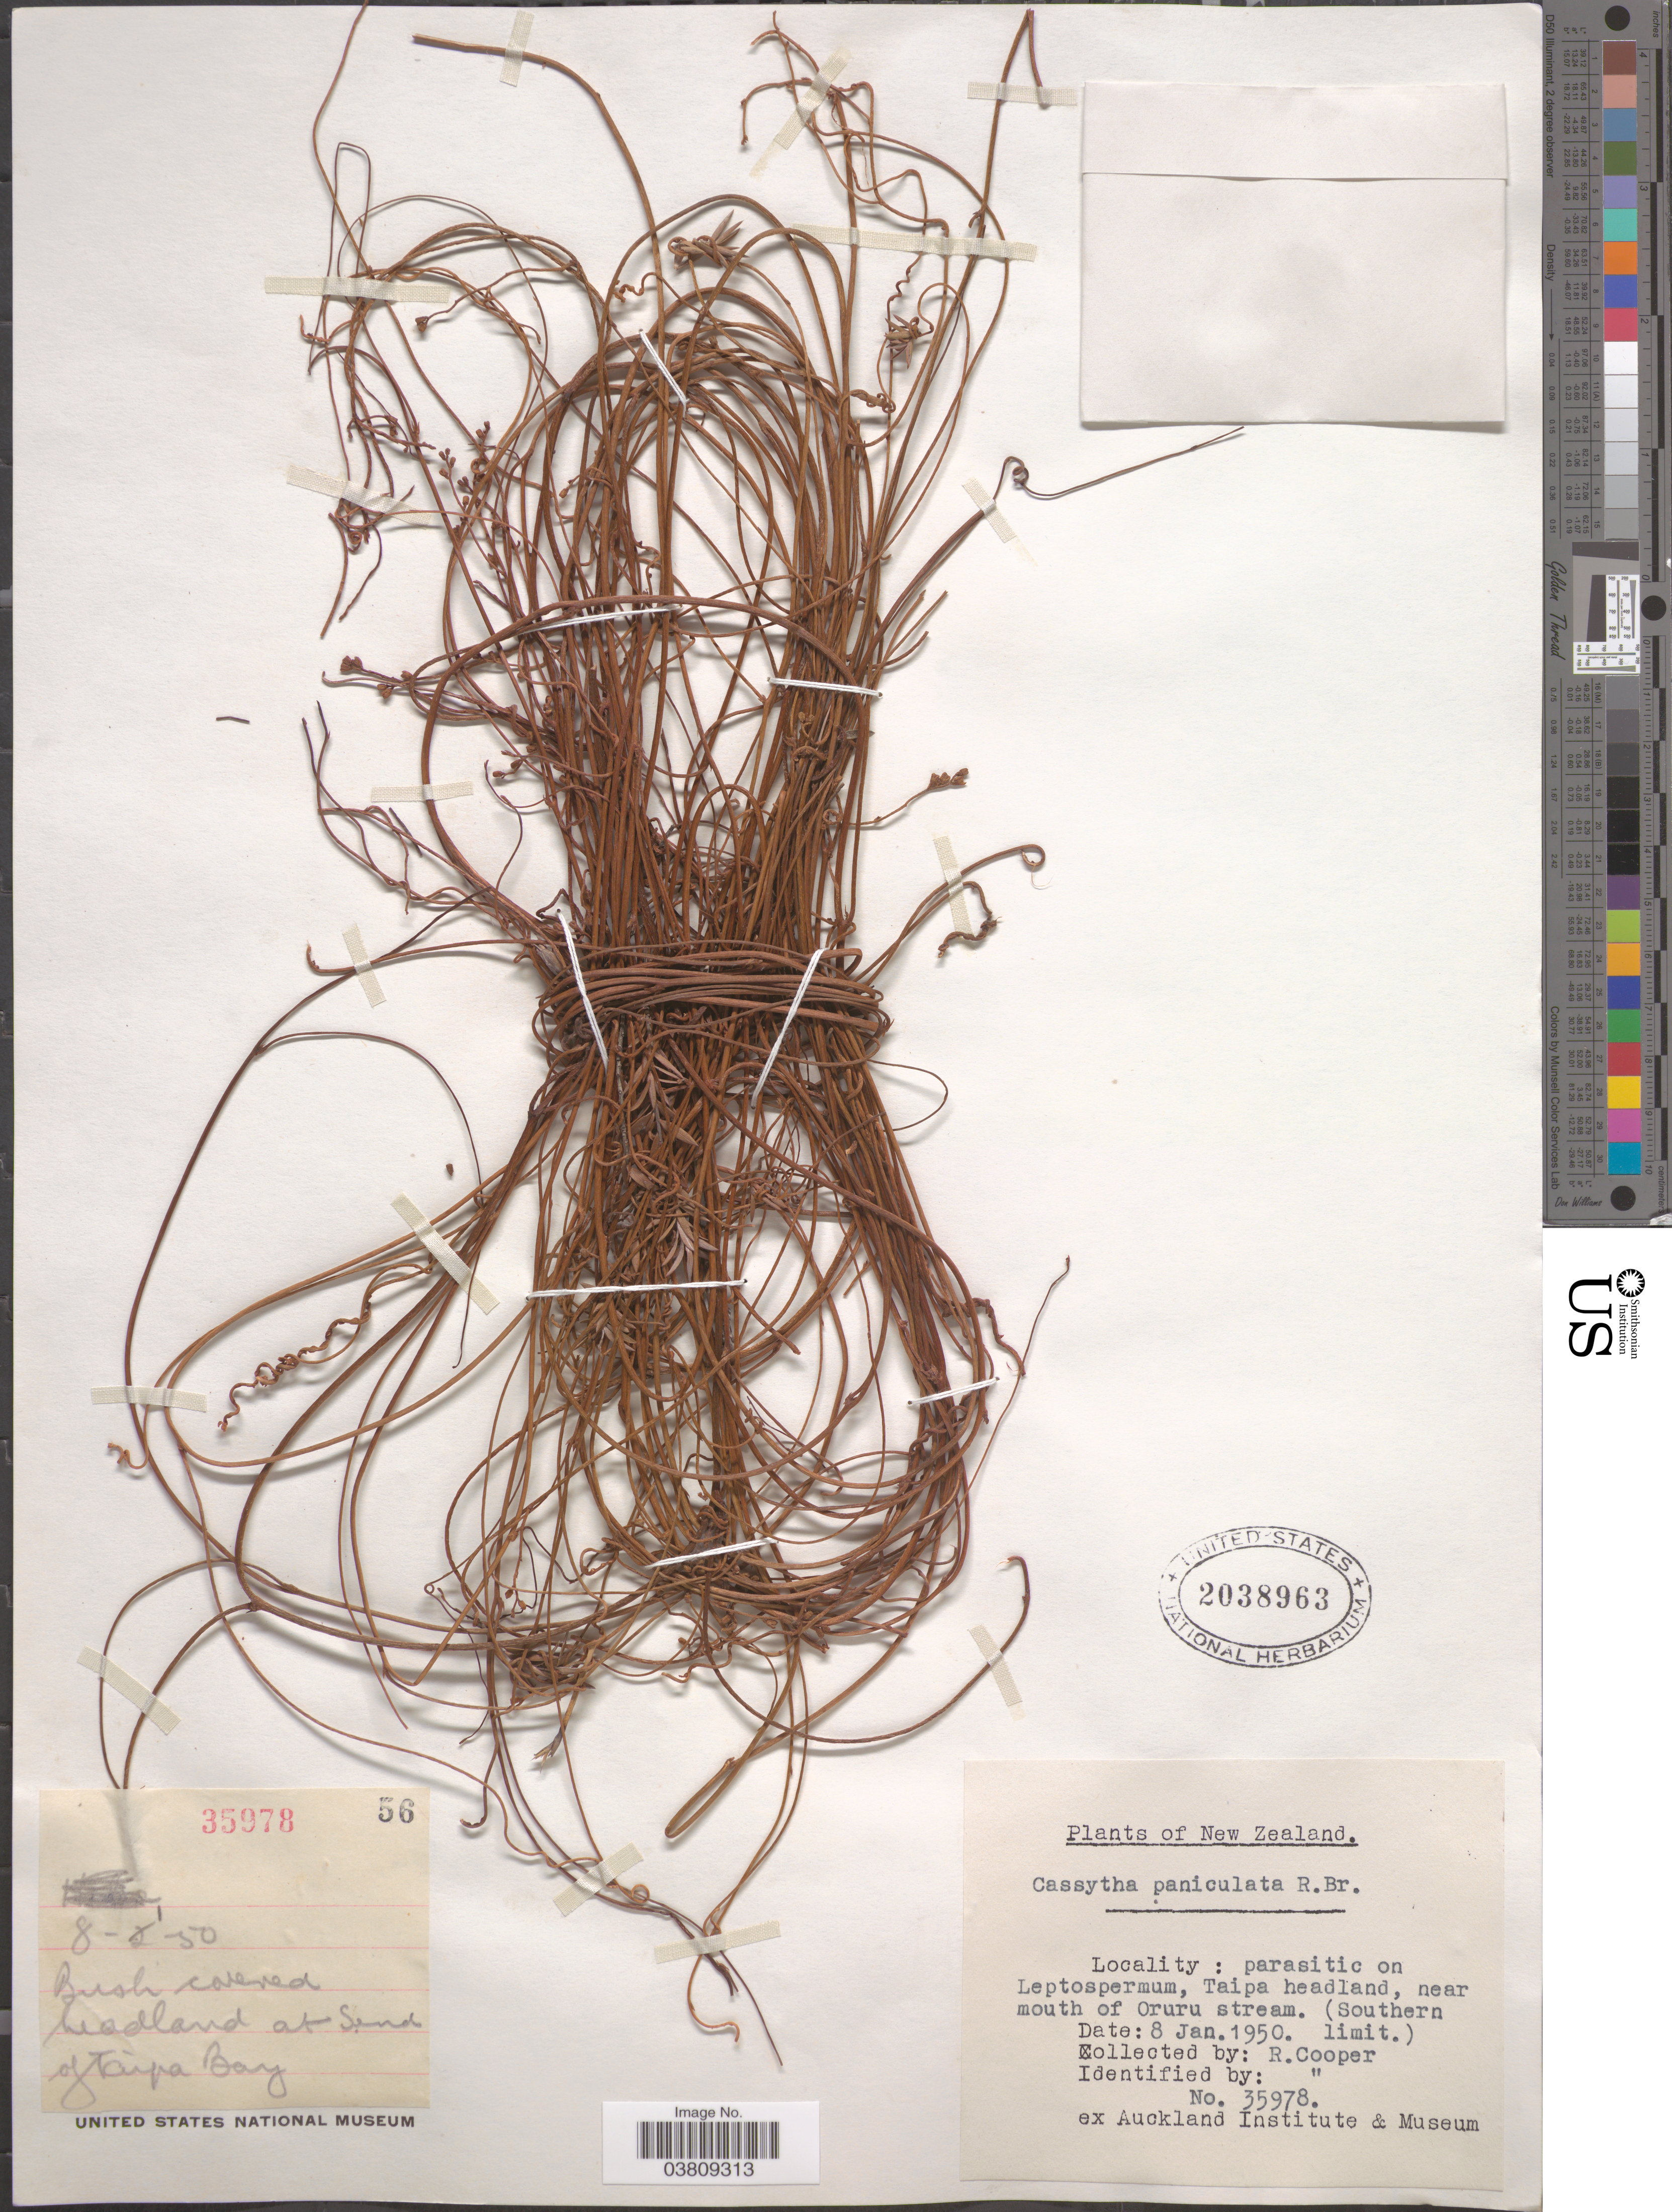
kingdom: Plantae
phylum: Tracheophyta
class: Magnoliopsida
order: Laurales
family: Lauraceae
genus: Cassytha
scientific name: Cassytha paniculata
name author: R. Br.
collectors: R. Cooper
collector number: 35978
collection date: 1950-01-08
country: New Zealand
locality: Taipa headland, near mouth of Oruru stream (Southern limit).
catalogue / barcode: US 2038963